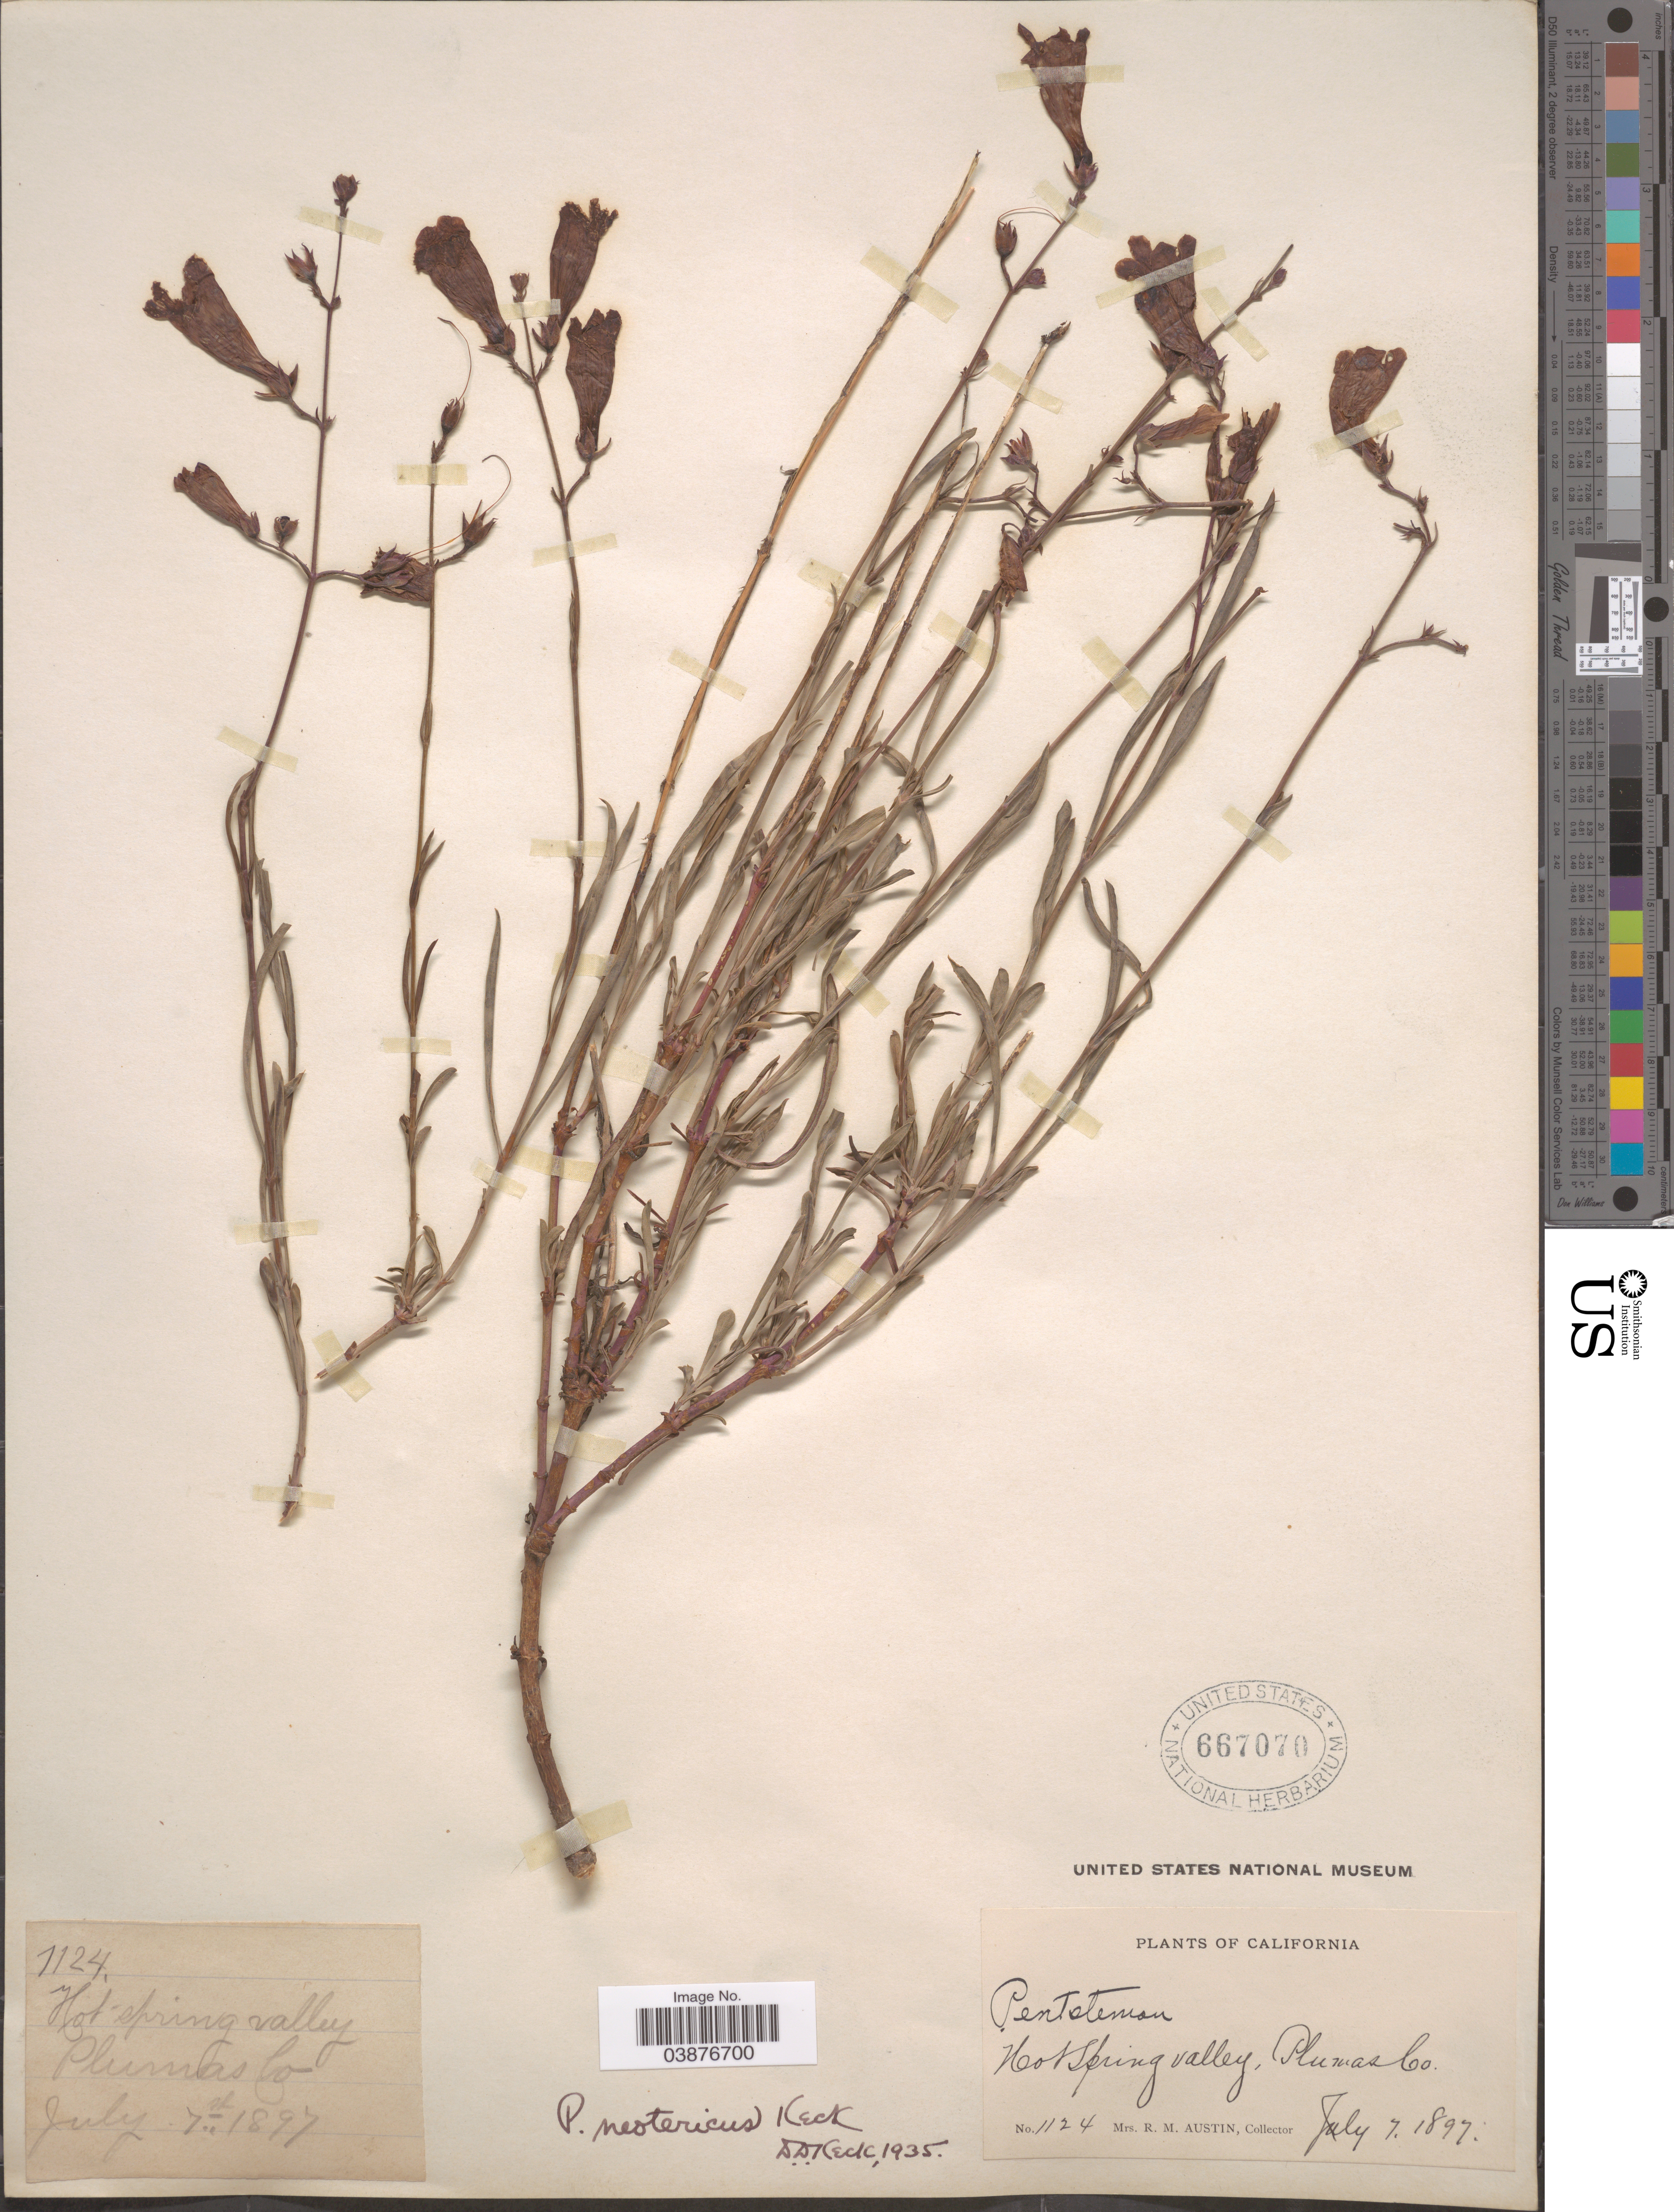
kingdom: Plantae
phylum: Tracheophyta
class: Magnoliopsida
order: Lamiales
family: Plantaginaceae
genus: Penstemon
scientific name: Penstemon neotericus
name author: D.D. Keck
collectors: R. Austin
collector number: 1124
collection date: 1897-07-07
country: United States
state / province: California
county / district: Plumas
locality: Hot Spring valley, Plumas Co.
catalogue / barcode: US 667070